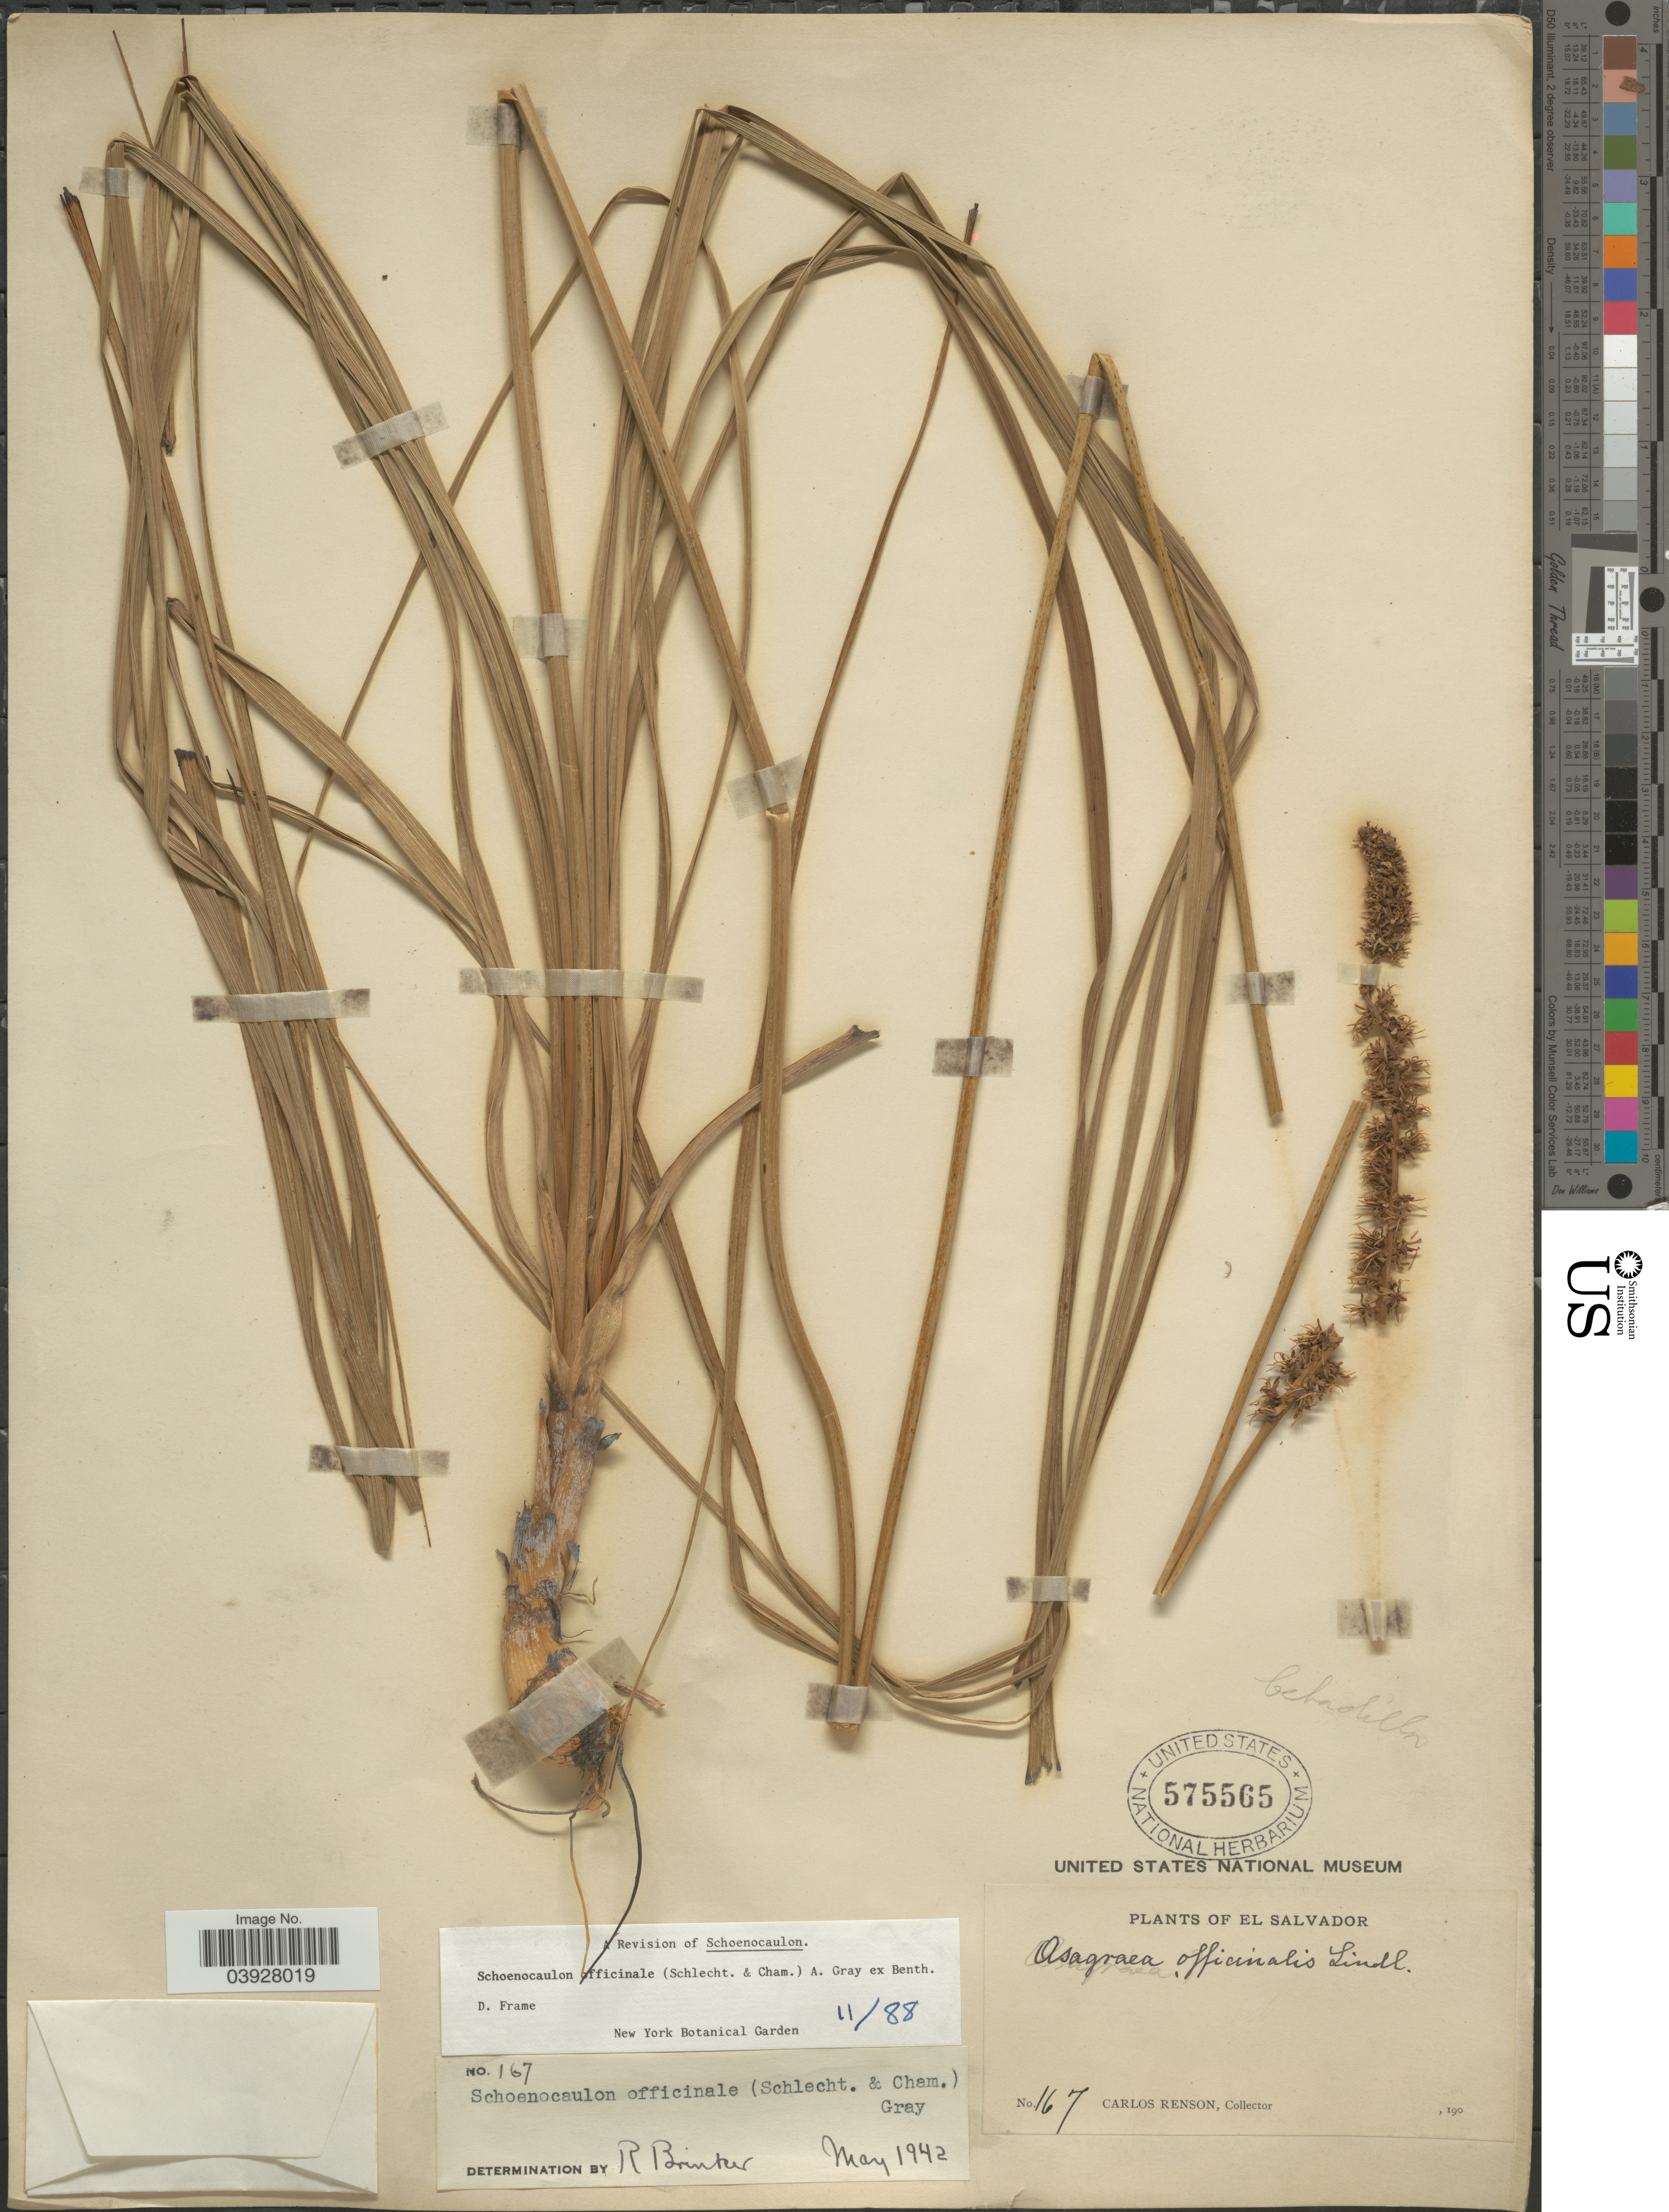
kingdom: Plantae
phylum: Tracheophyta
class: Liliopsida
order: Liliales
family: Melanthiaceae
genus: Schoenocaulon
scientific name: Schoenocaulon officinale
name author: (Schltdl.) A. Gray ex Benth.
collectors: C. Renson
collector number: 167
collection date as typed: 190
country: El Salvador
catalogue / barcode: US 575565